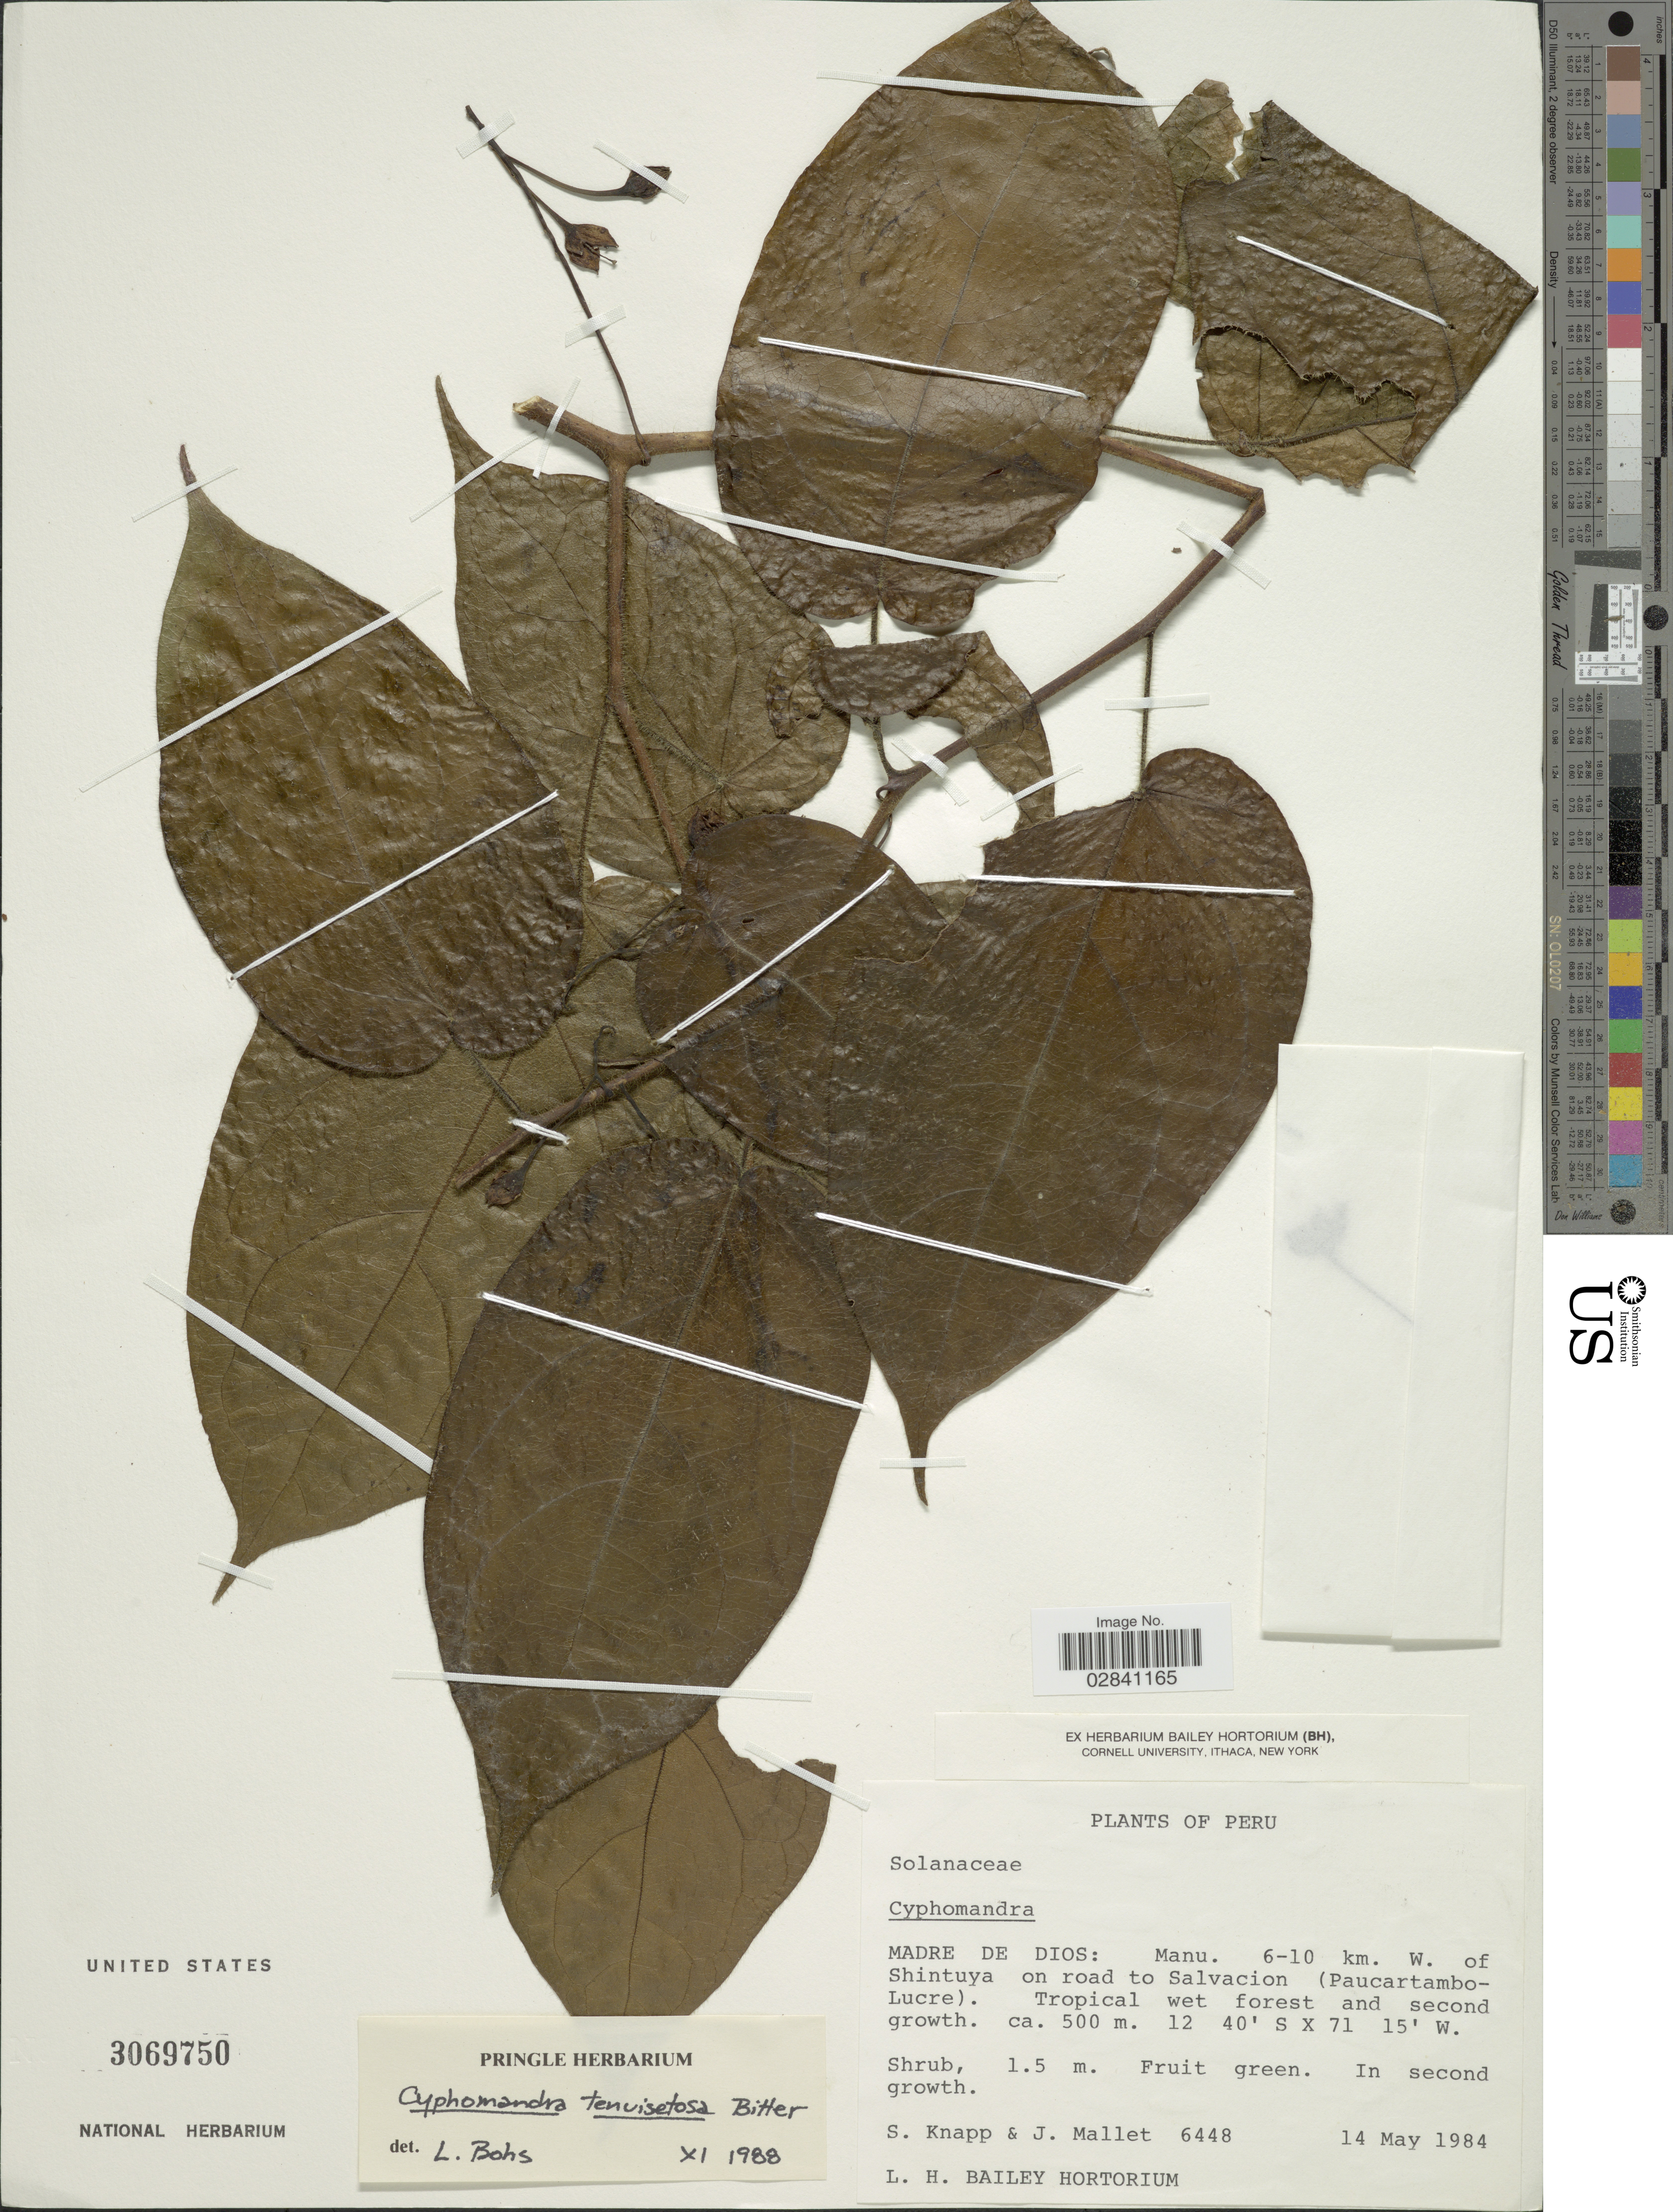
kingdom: Plantae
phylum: Tracheophyta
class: Magnoliopsida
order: Solanales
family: Solanaceae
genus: Cyphomandra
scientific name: Cyphomandra tenuisetosa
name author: Bitter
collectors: S. Knapp & J. Mallet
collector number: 6448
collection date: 1984-05-14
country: Peru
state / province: Madre de Dios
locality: Manu. 6-10 km. W. of Shintuya on road to Salvacion (Paucartambo-Lucre).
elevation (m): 500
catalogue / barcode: US 3069750